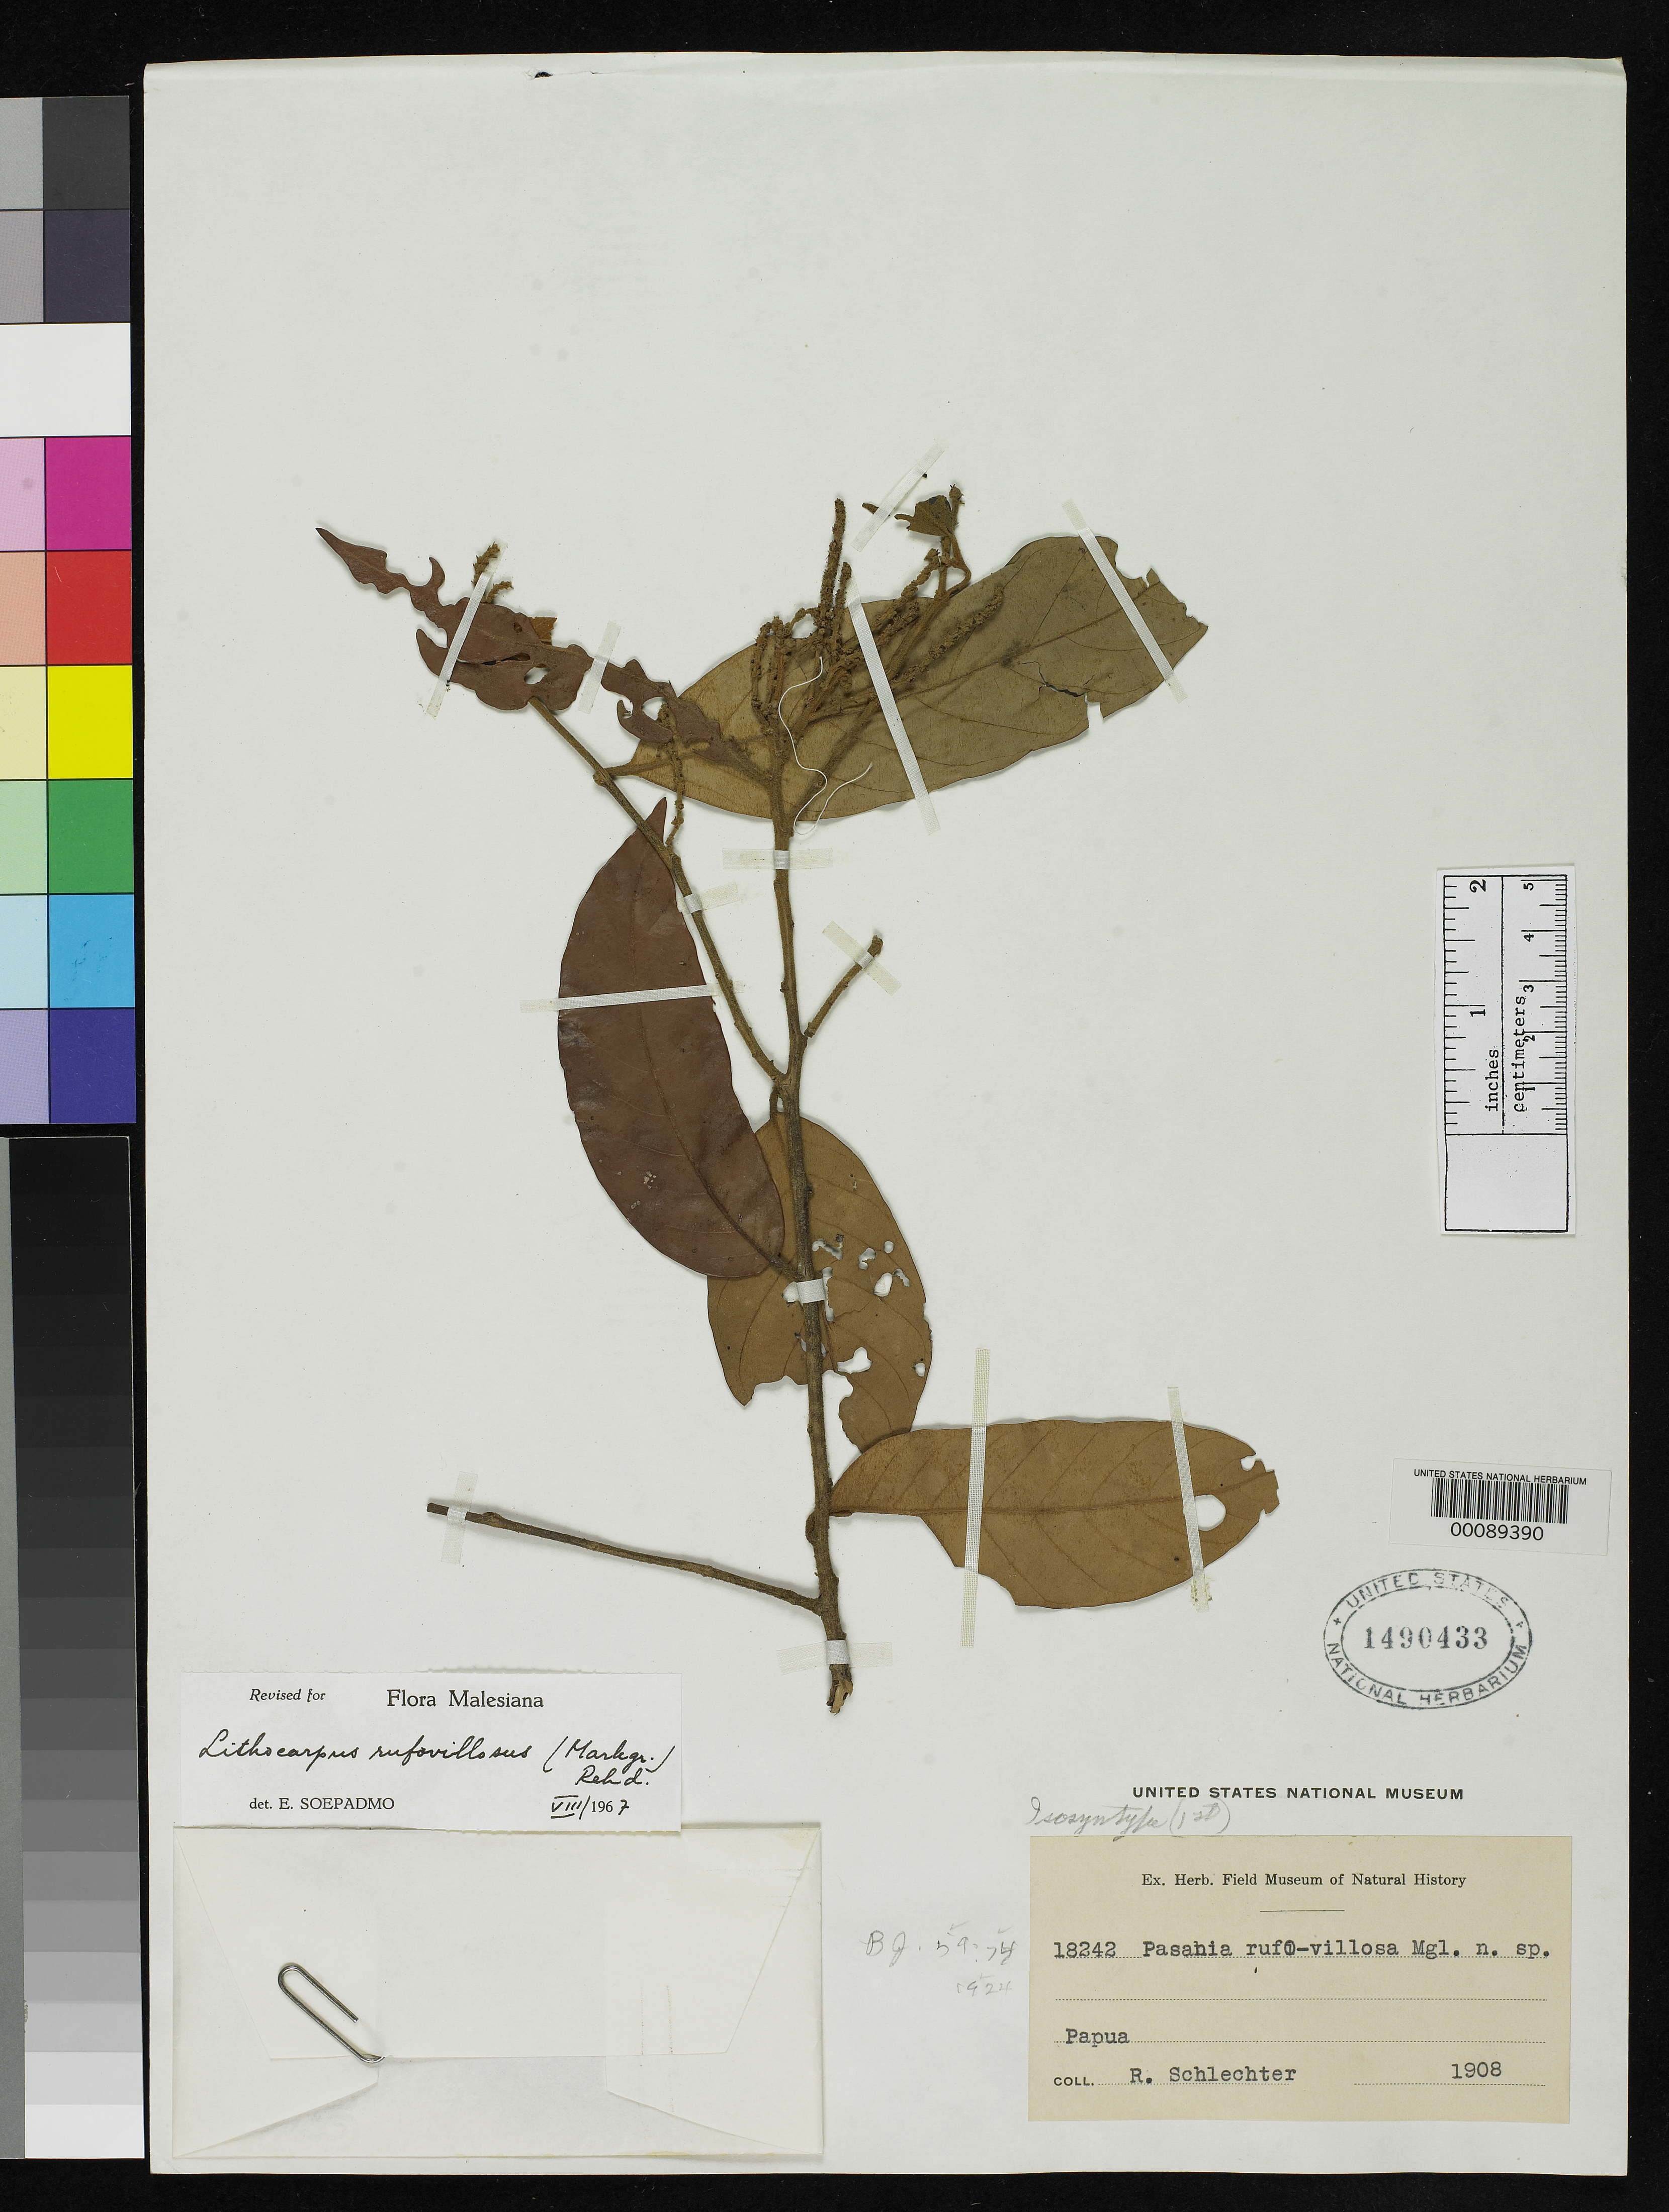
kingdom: Plantae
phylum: Tracheophyta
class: Magnoliopsida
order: Fagales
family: Fagaceae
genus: Pasania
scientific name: Pasania rufo-villosa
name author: Markgr.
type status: Isosyntype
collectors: F. R. R. Schlechter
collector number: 18242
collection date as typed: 1908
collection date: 1908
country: Papua New Guinea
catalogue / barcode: US 1490433